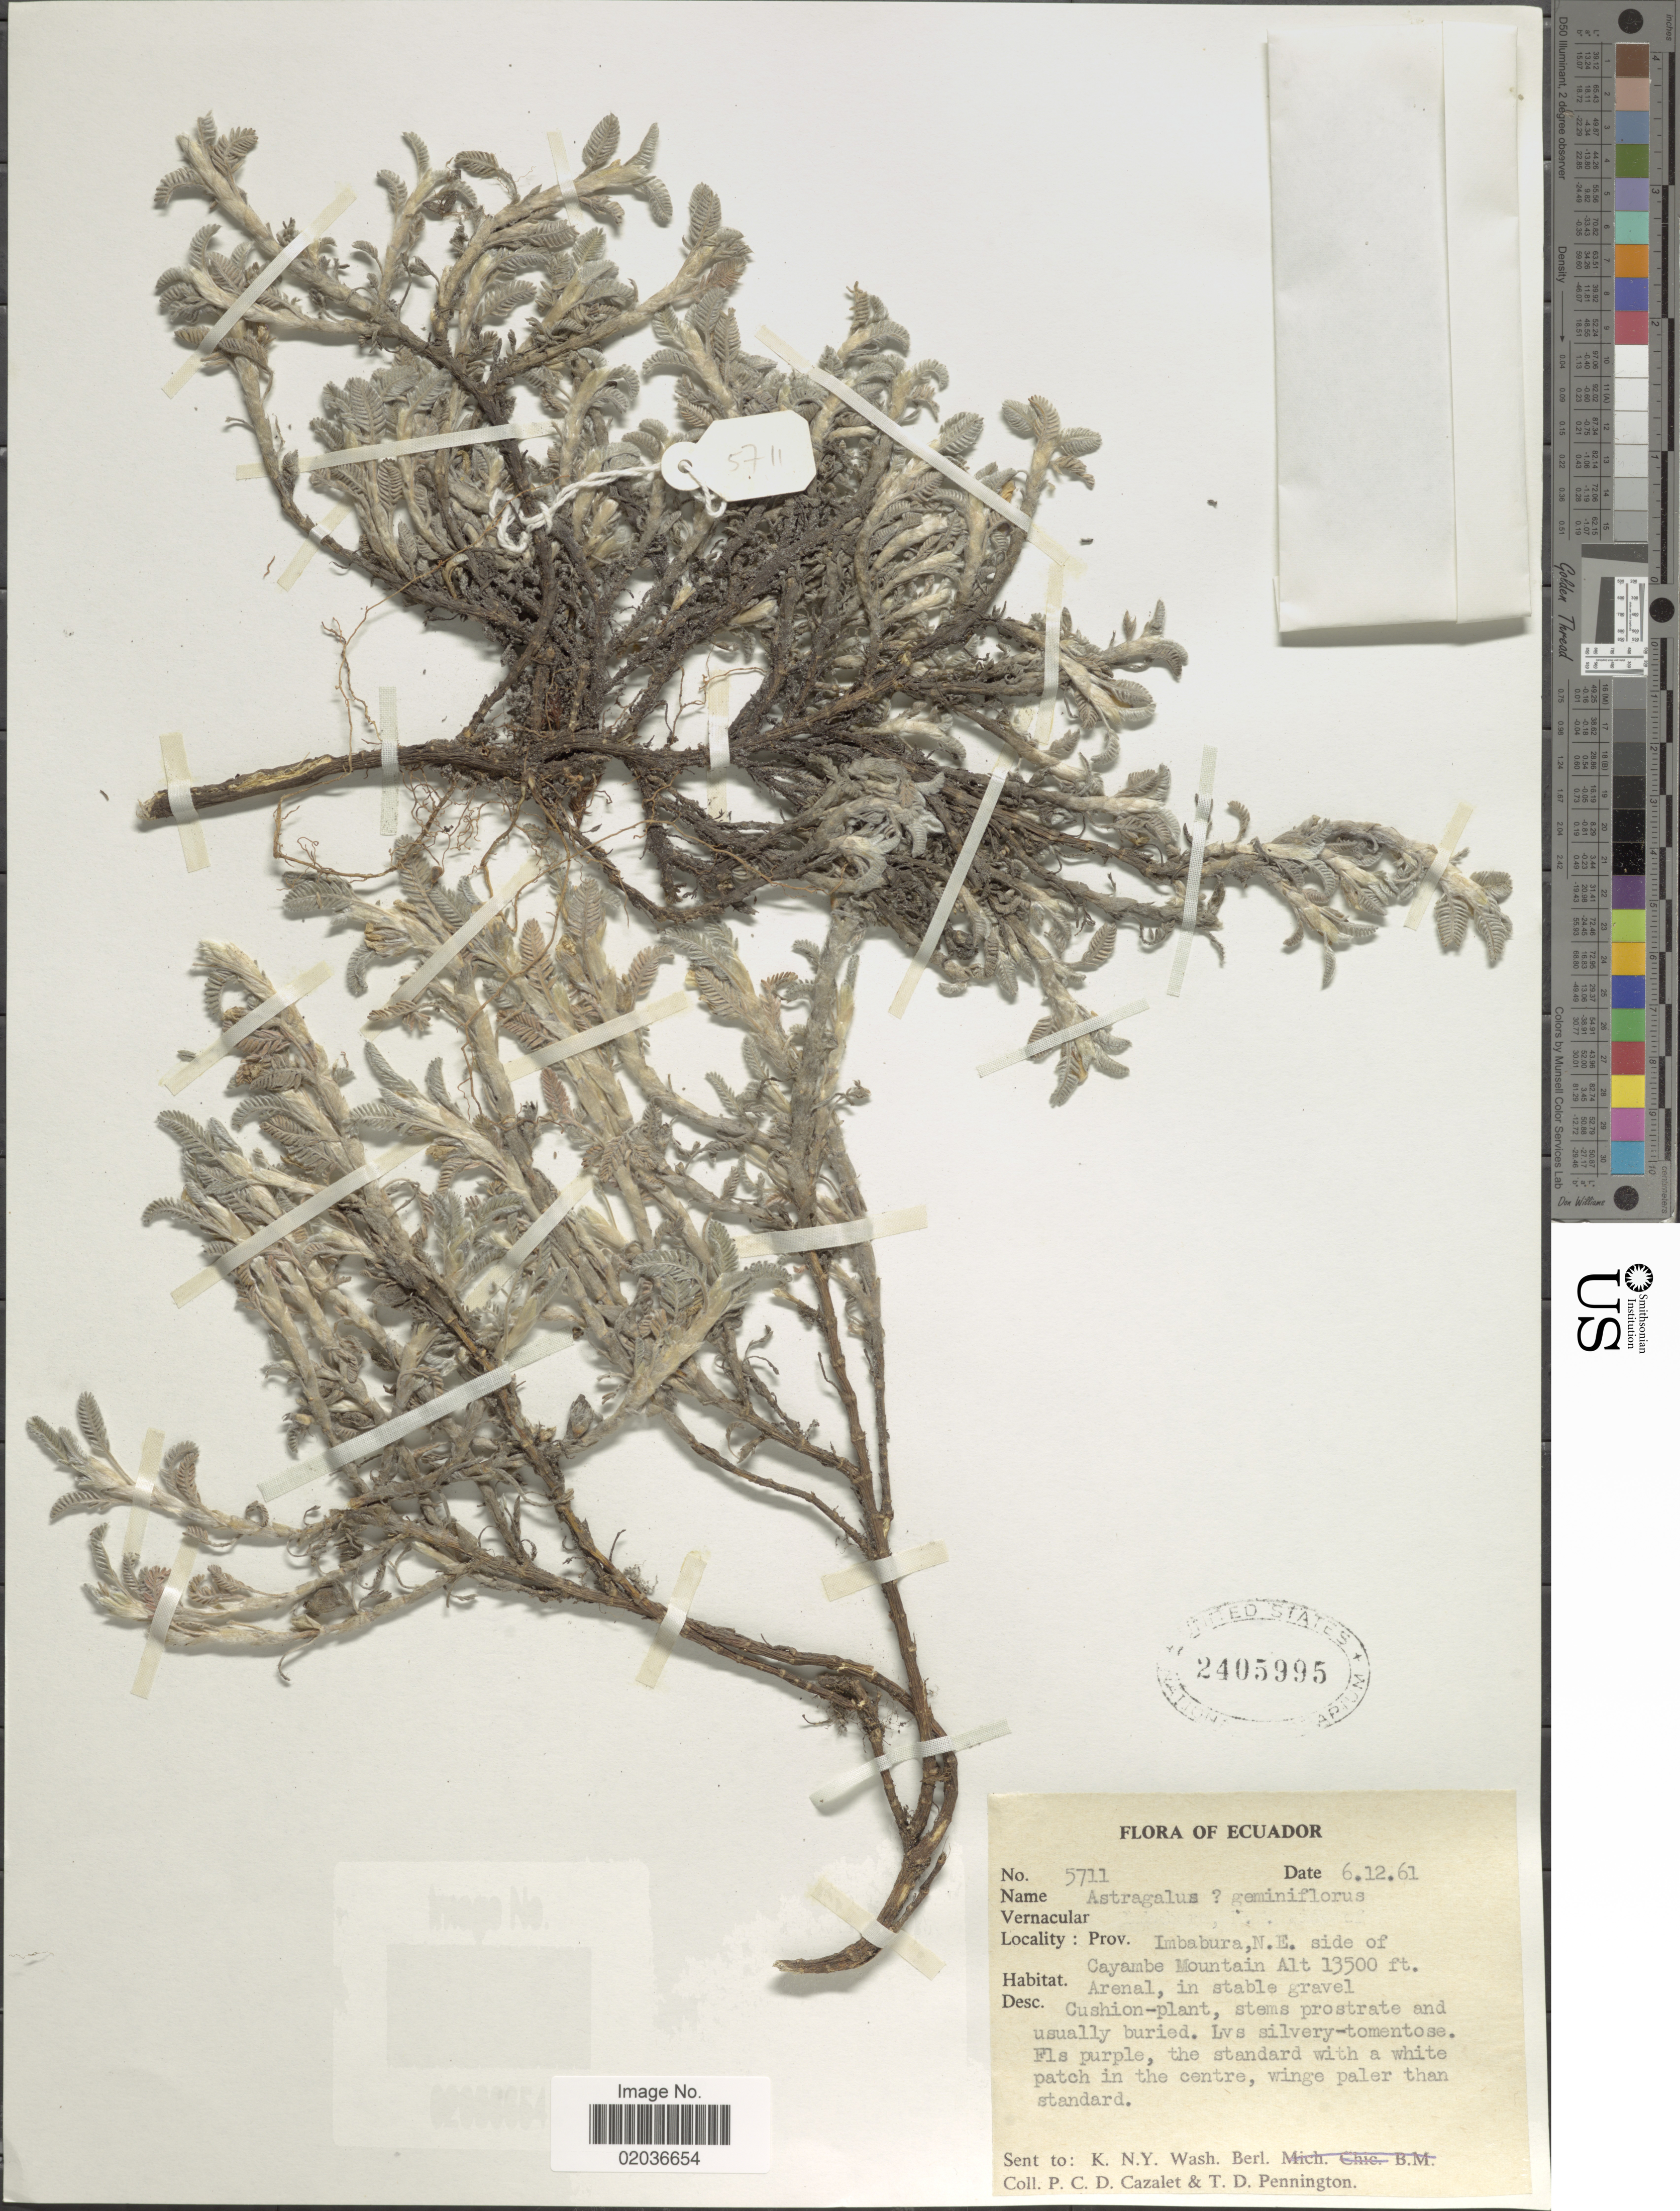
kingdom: Plantae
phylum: Tracheophyta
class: Magnoliopsida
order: Fabales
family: Fabaceae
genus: Astragalus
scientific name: Astragalus geminiflorus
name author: Bonpl.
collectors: P. C. D. Cazalet & T. D. Pennington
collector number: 5711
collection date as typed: Transcribed d/m/y: 6/12/61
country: Ecuador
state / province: Imbabura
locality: Prov. Imbabura, N.E. side of Cayambe Mountain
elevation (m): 4115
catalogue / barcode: US 2405995